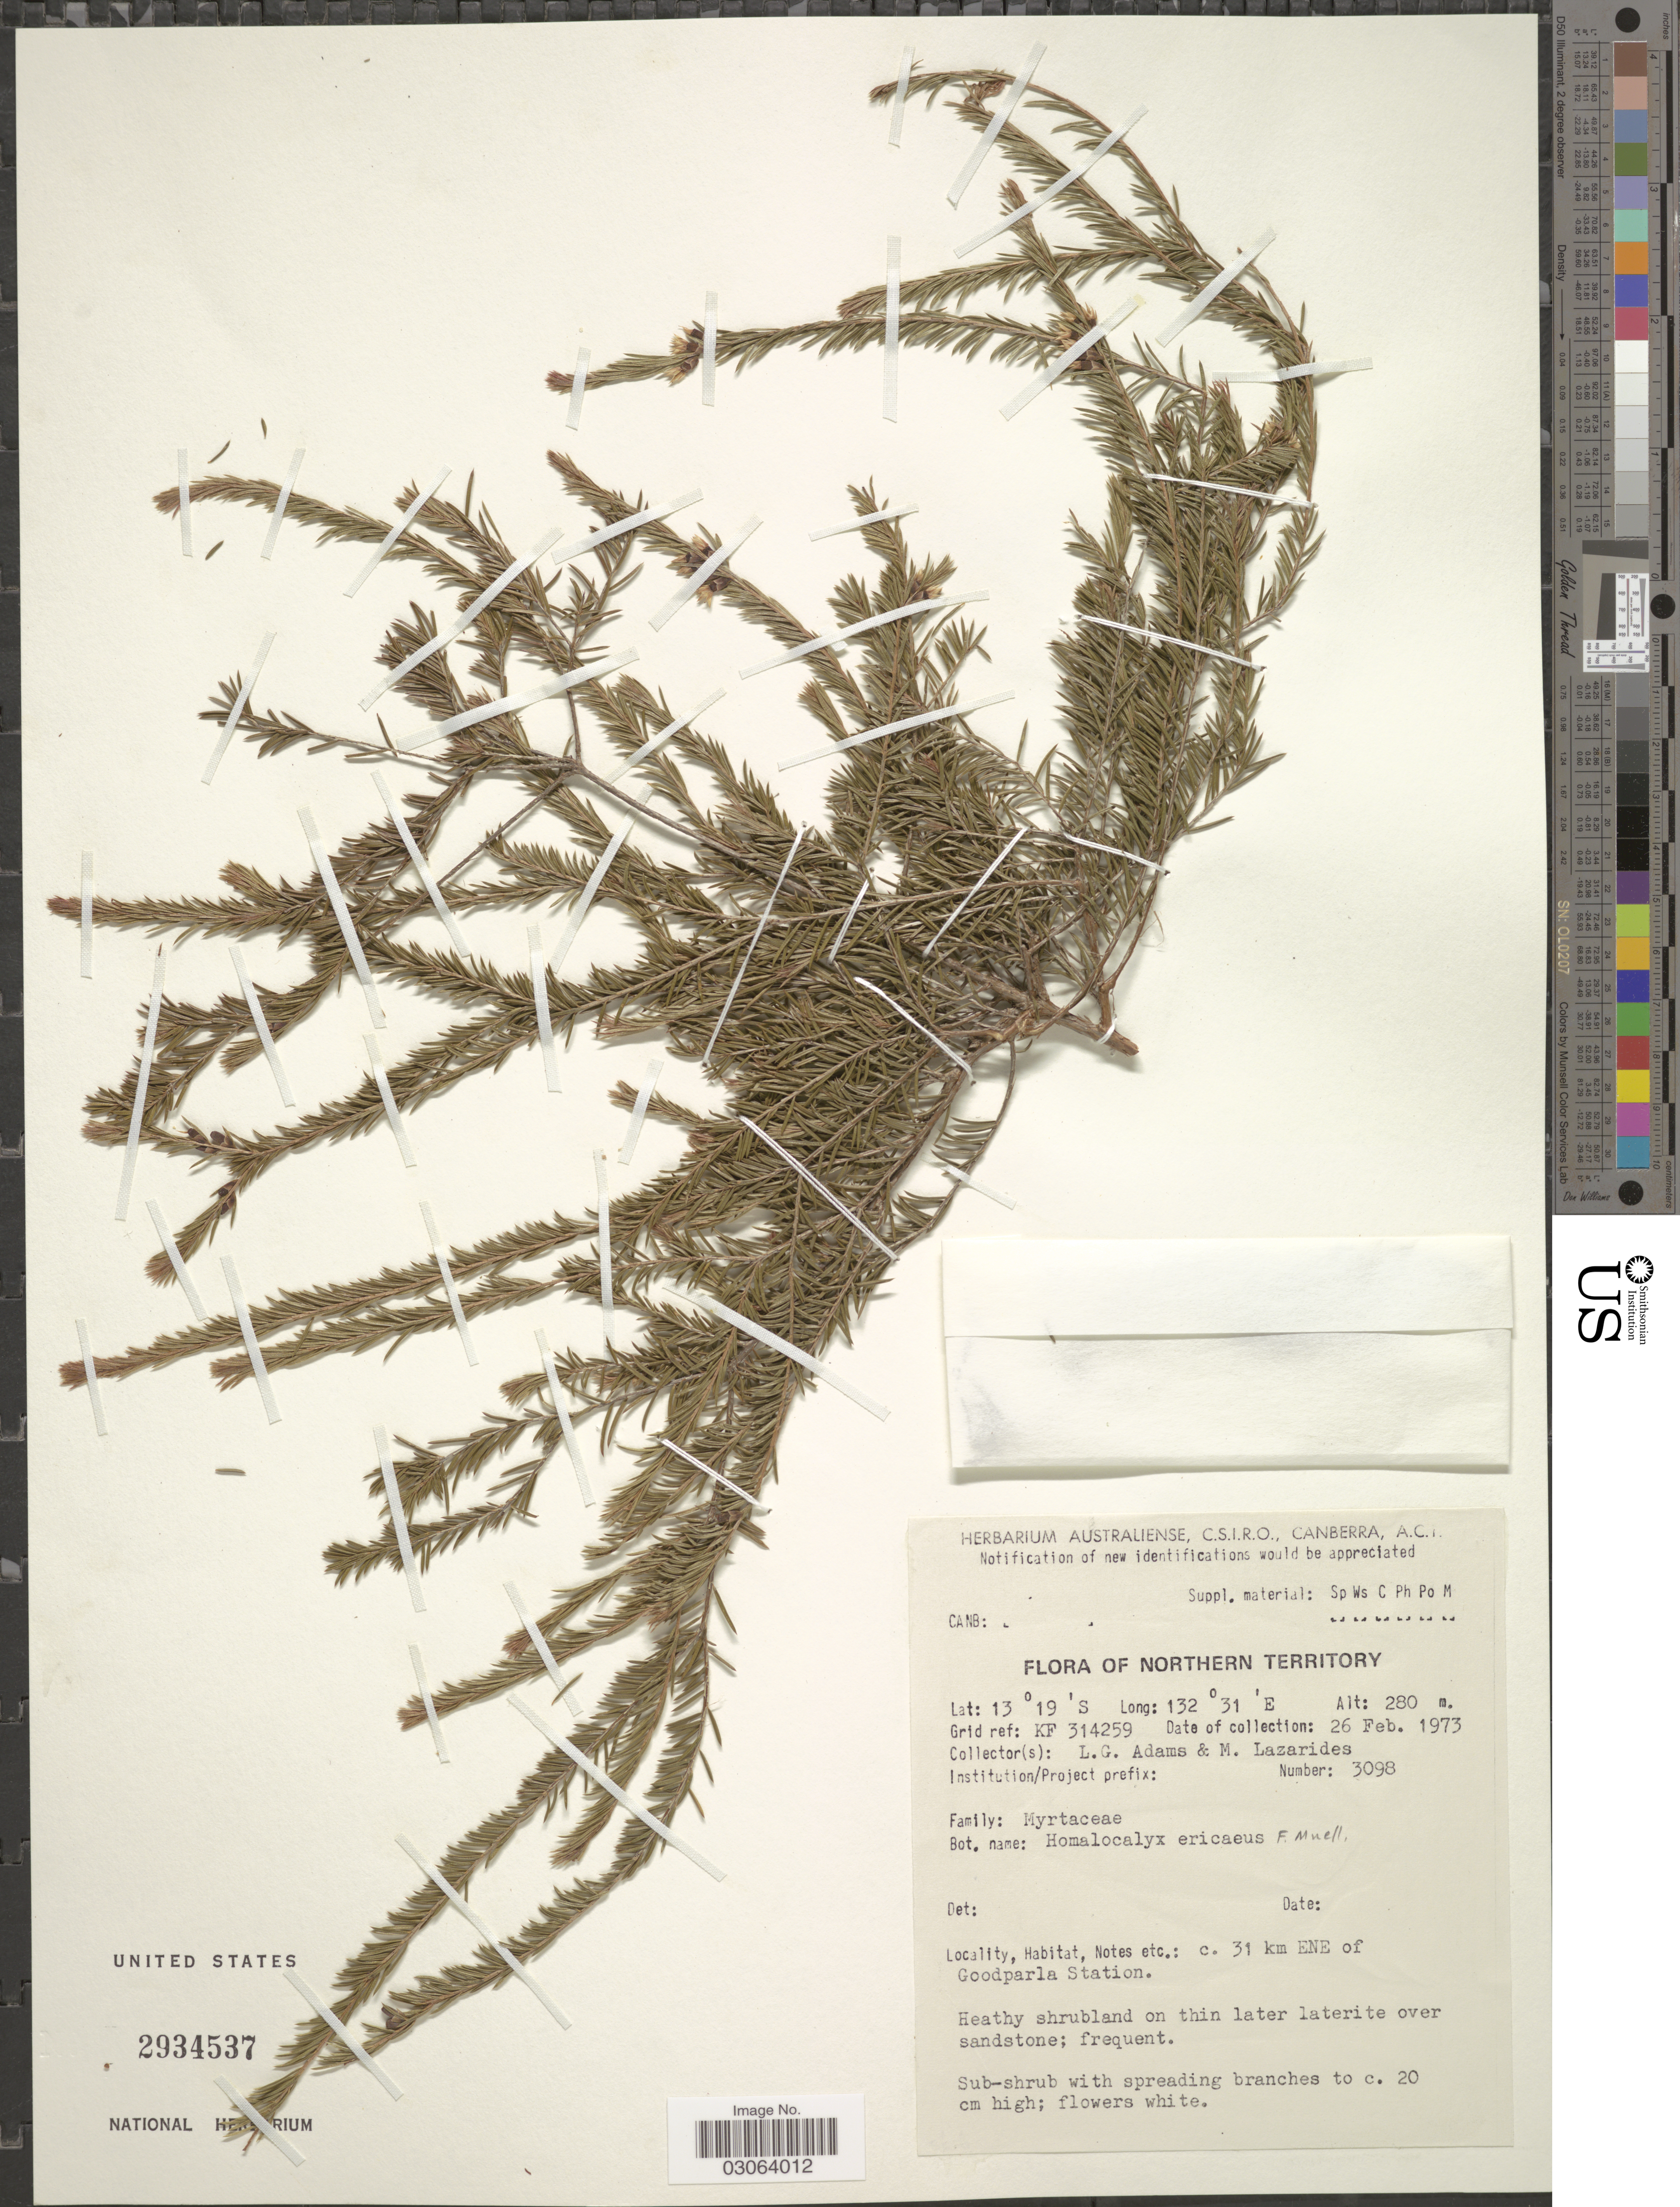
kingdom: Plantae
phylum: Tracheophyta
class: Magnoliopsida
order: Myrtales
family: Myrtaceae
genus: Homalocalyx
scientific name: Homalocalyx ericaeus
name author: F. Muell.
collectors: L. G. Adams & M. Lazarides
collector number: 3098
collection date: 1973-02-26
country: Australia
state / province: Northern Territory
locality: C, 31 km ENE of Goodparla Station, Grid ref.: KF 314259.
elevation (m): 280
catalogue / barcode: US 2934537